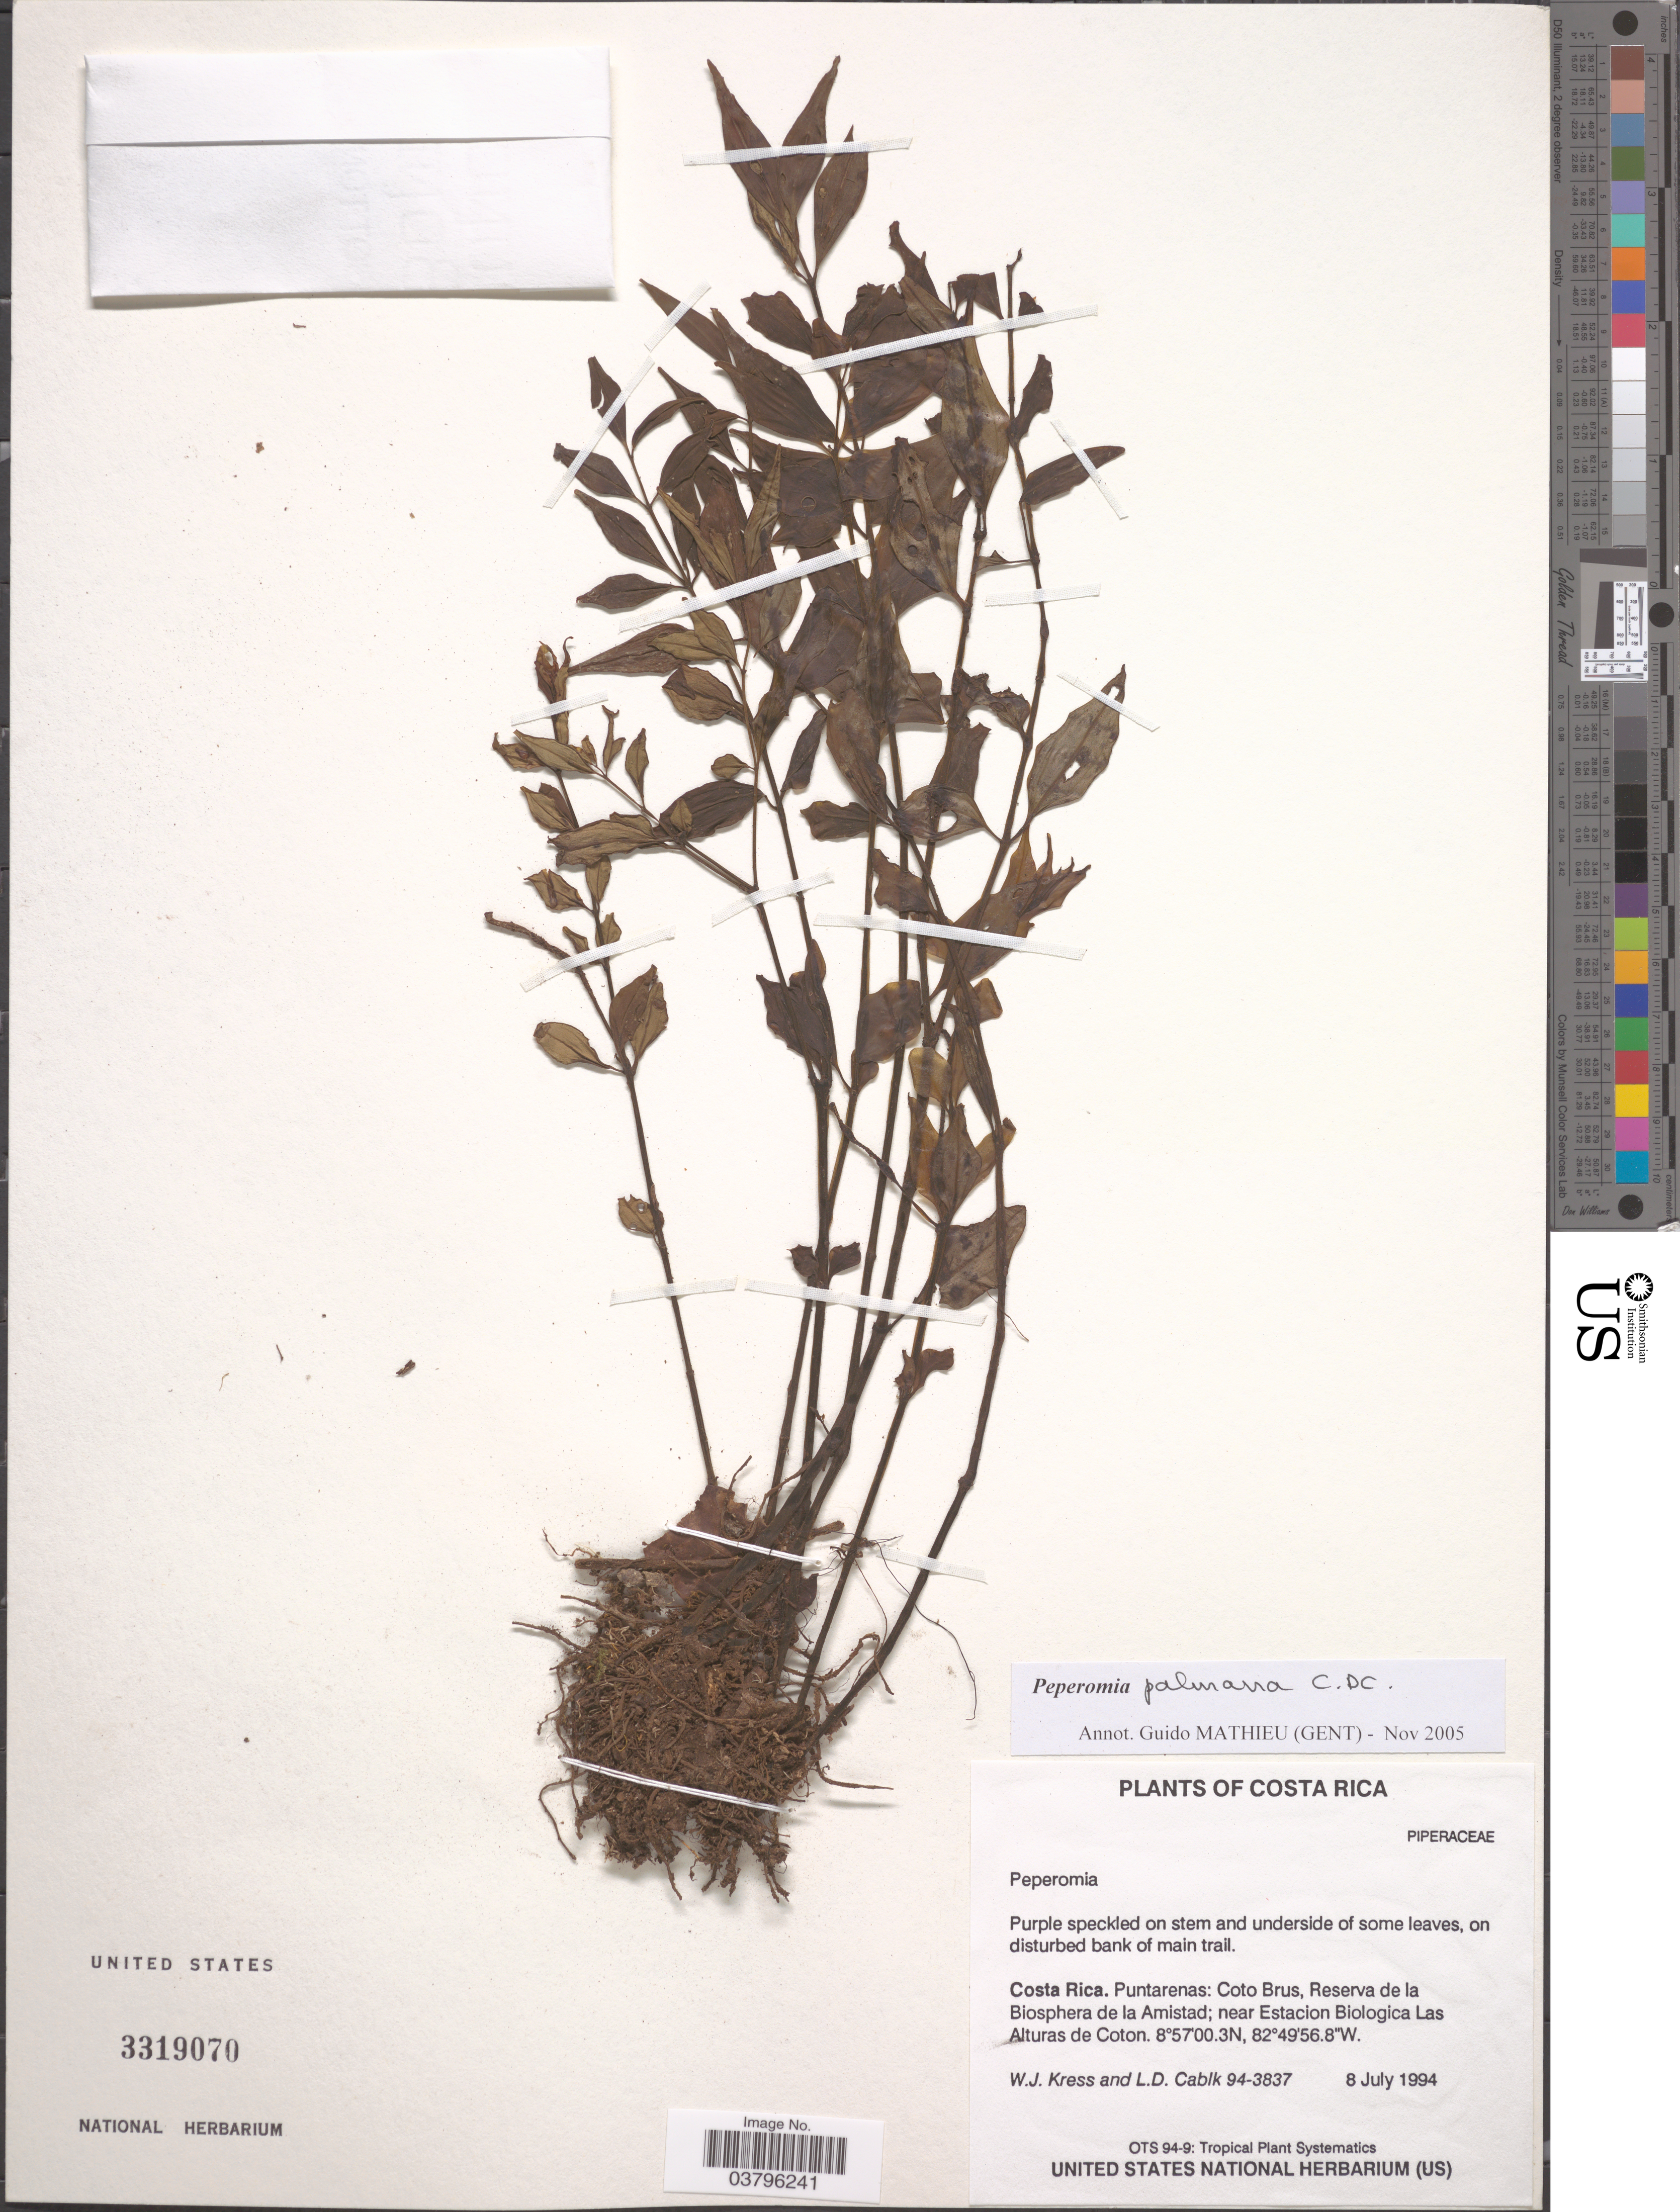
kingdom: Plantae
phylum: Tracheophyta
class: Magnoliopsida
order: Piperales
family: Piperaceae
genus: Peperomia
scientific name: Peperomia palmana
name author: C. DC.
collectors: W. J. Kress & L. Cablk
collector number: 94-3837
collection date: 1994-07-08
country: Costa Rica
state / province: Puntarenas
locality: Coto Brus, Reserva de la Biosphera de la Amistad; near Estacion Biologica Las Alturas de Coton.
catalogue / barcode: US 3319070